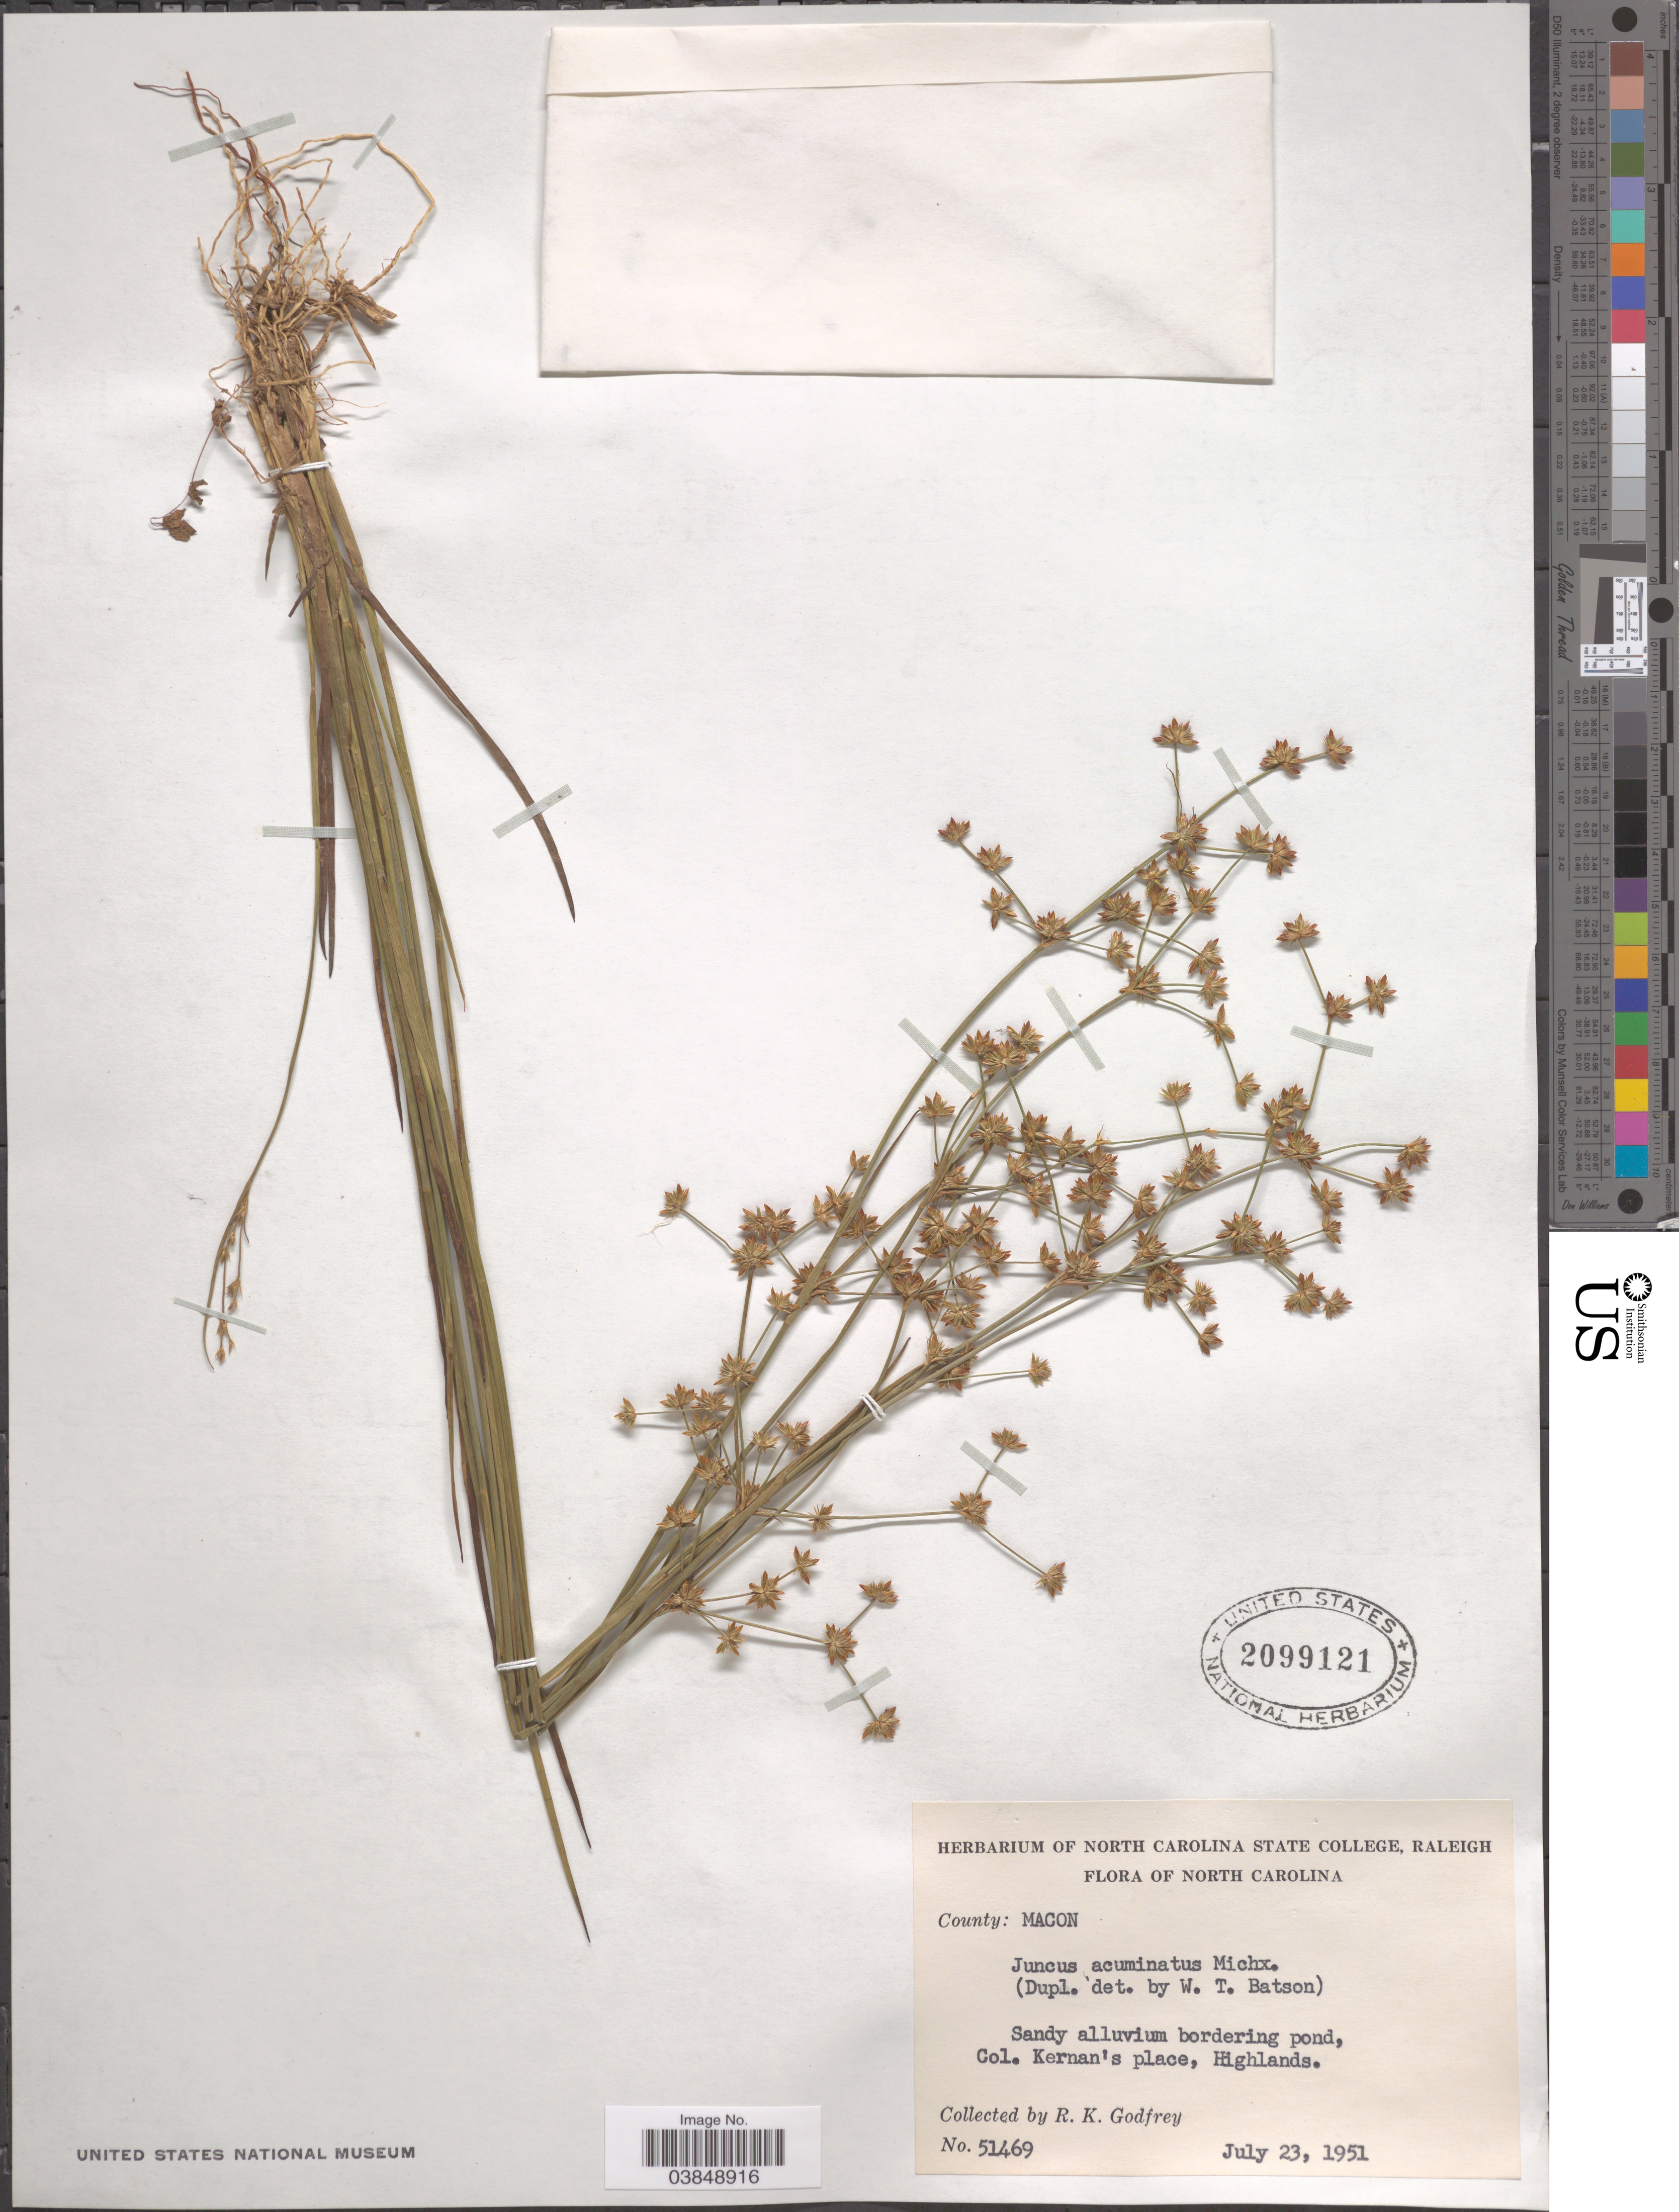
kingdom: Plantae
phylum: Tracheophyta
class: Liliopsida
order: Poales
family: Juncaceae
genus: Juncus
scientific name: Juncus acuminatus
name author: Michx.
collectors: R. K. Godfrey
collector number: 51469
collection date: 1951-07-23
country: United States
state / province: North Carolina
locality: County: Macon. Col. Kernan's place, Highlands.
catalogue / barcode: US 2099121